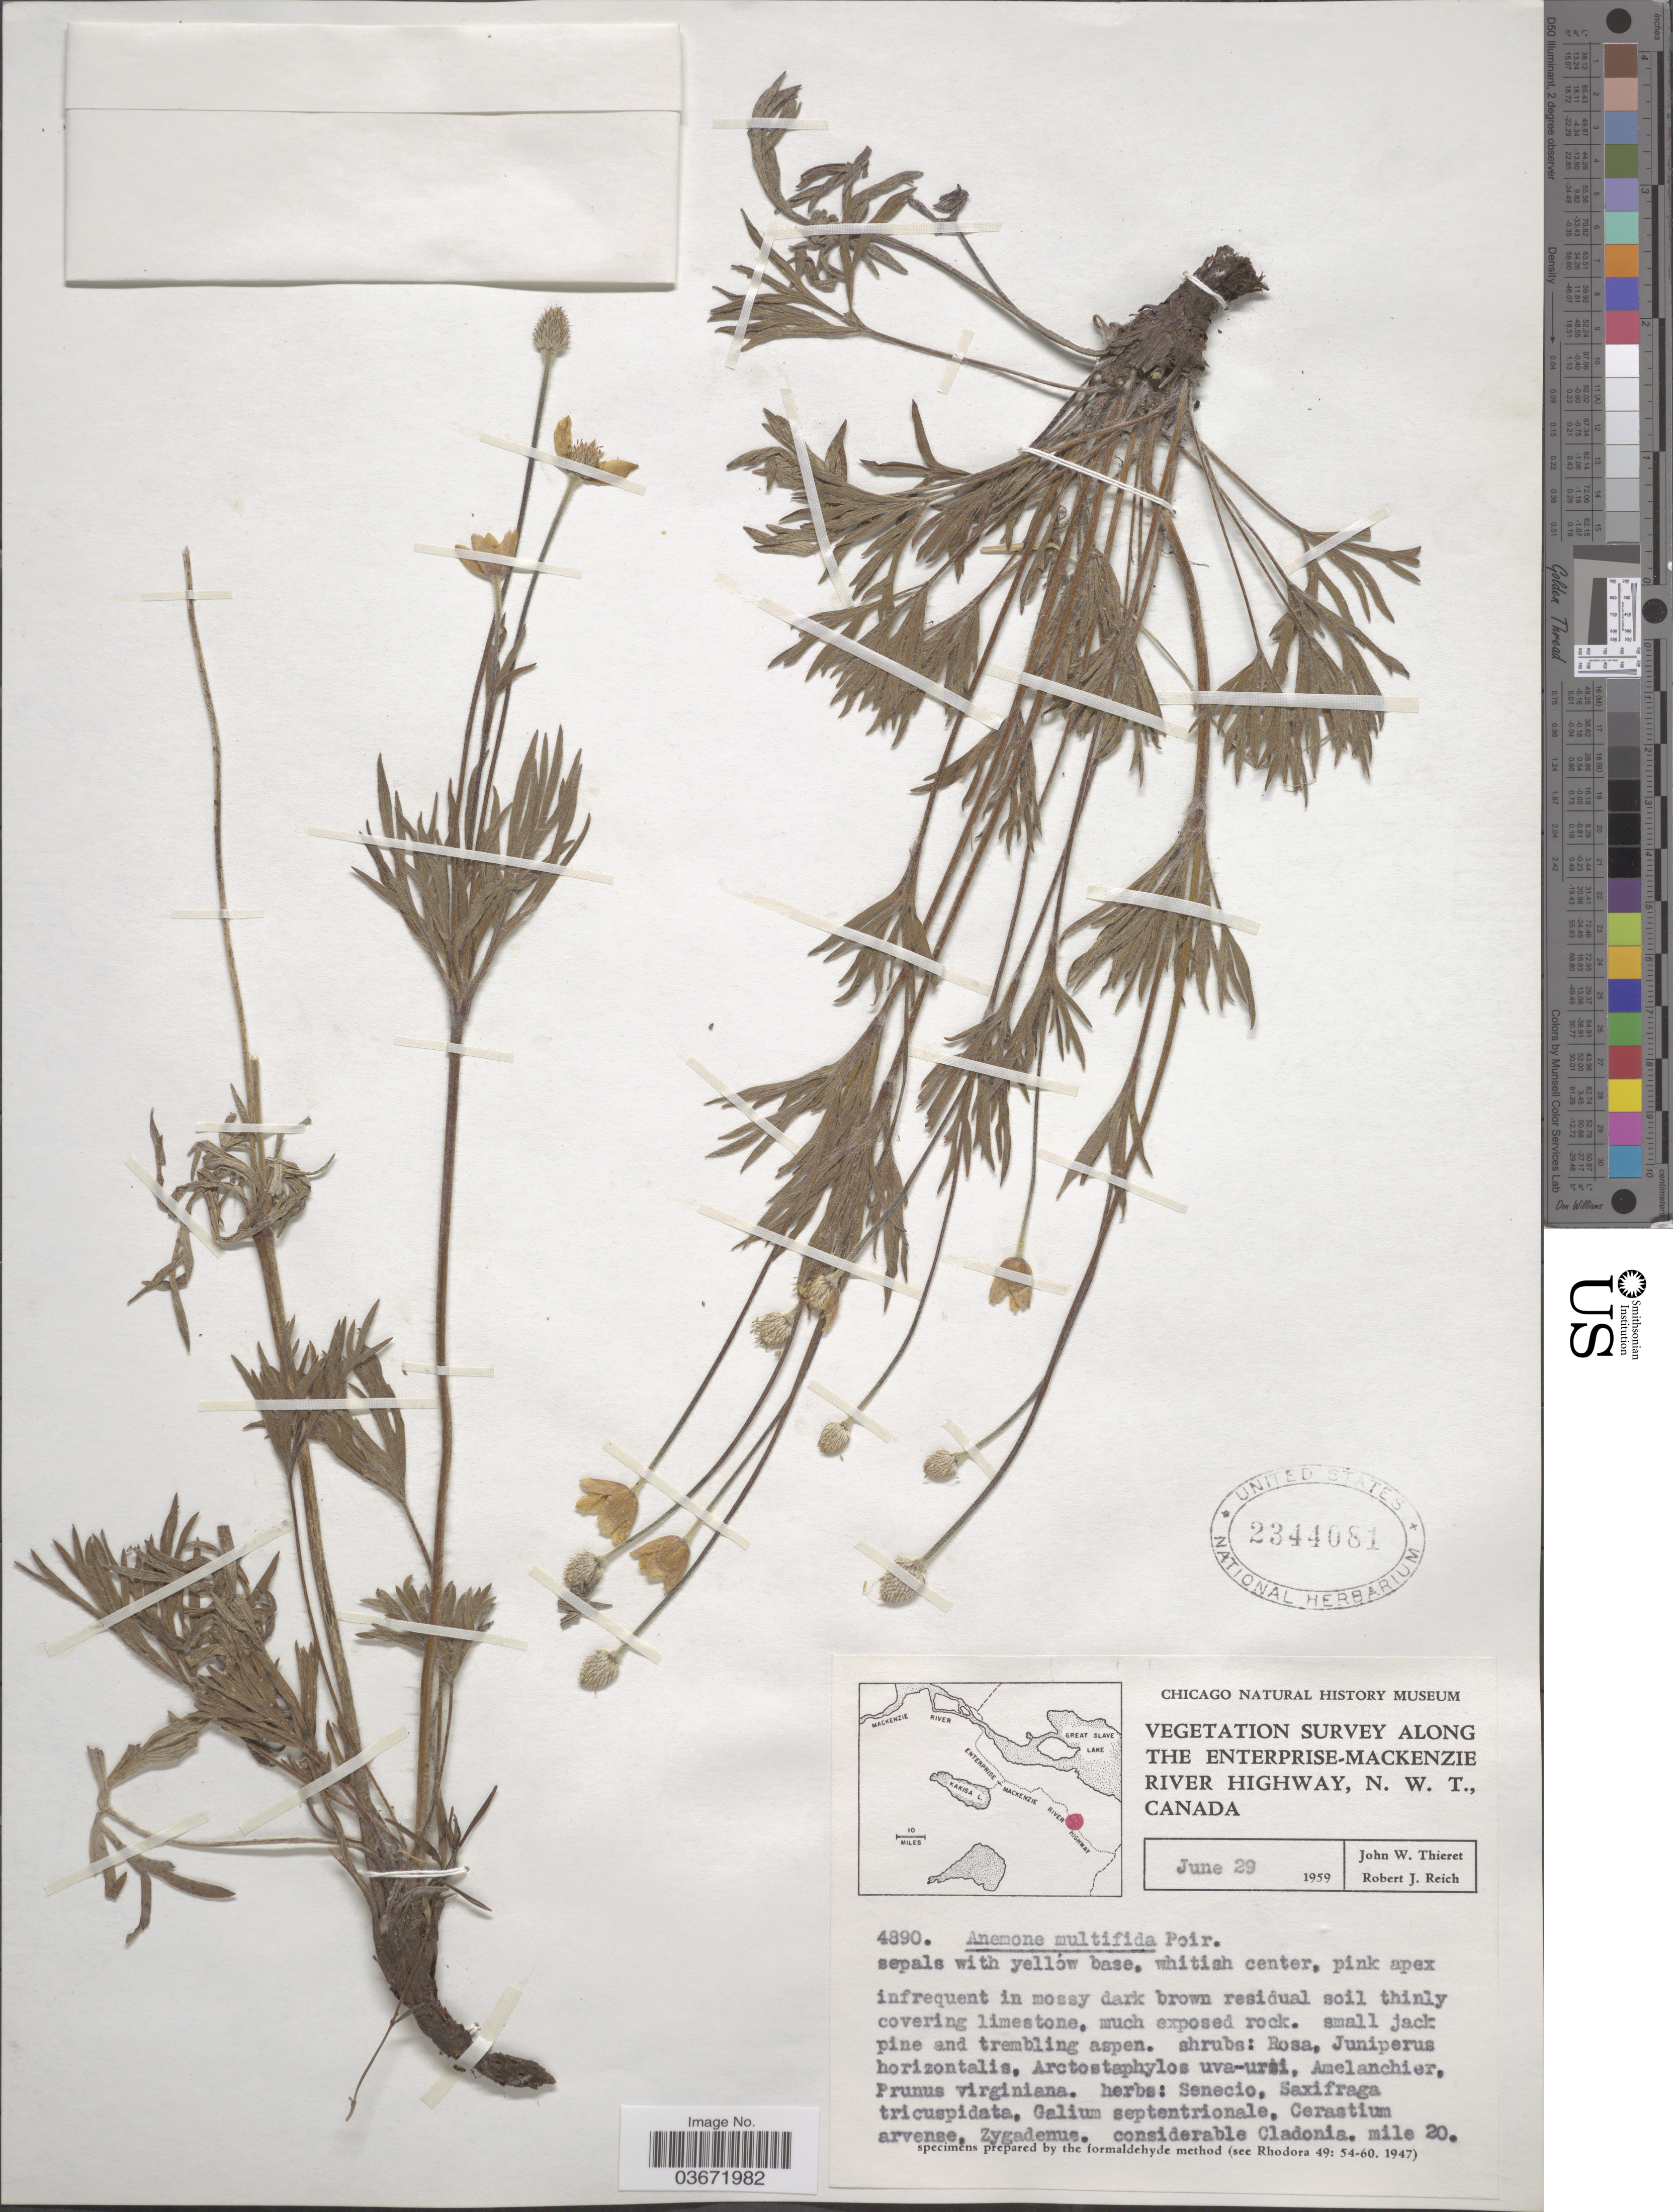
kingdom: Plantae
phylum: Tracheophyta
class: Magnoliopsida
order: Ranunculales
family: Ranunculaceae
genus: Anemone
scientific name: Anemone multifida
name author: Poir.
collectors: J. W. Thieret & R. Reich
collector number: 4890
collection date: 1959-06-29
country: Canada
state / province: Northwest Territories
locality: Along The Enterprise-Mackenzie River Highway. Mile 20.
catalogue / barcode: US 2344081